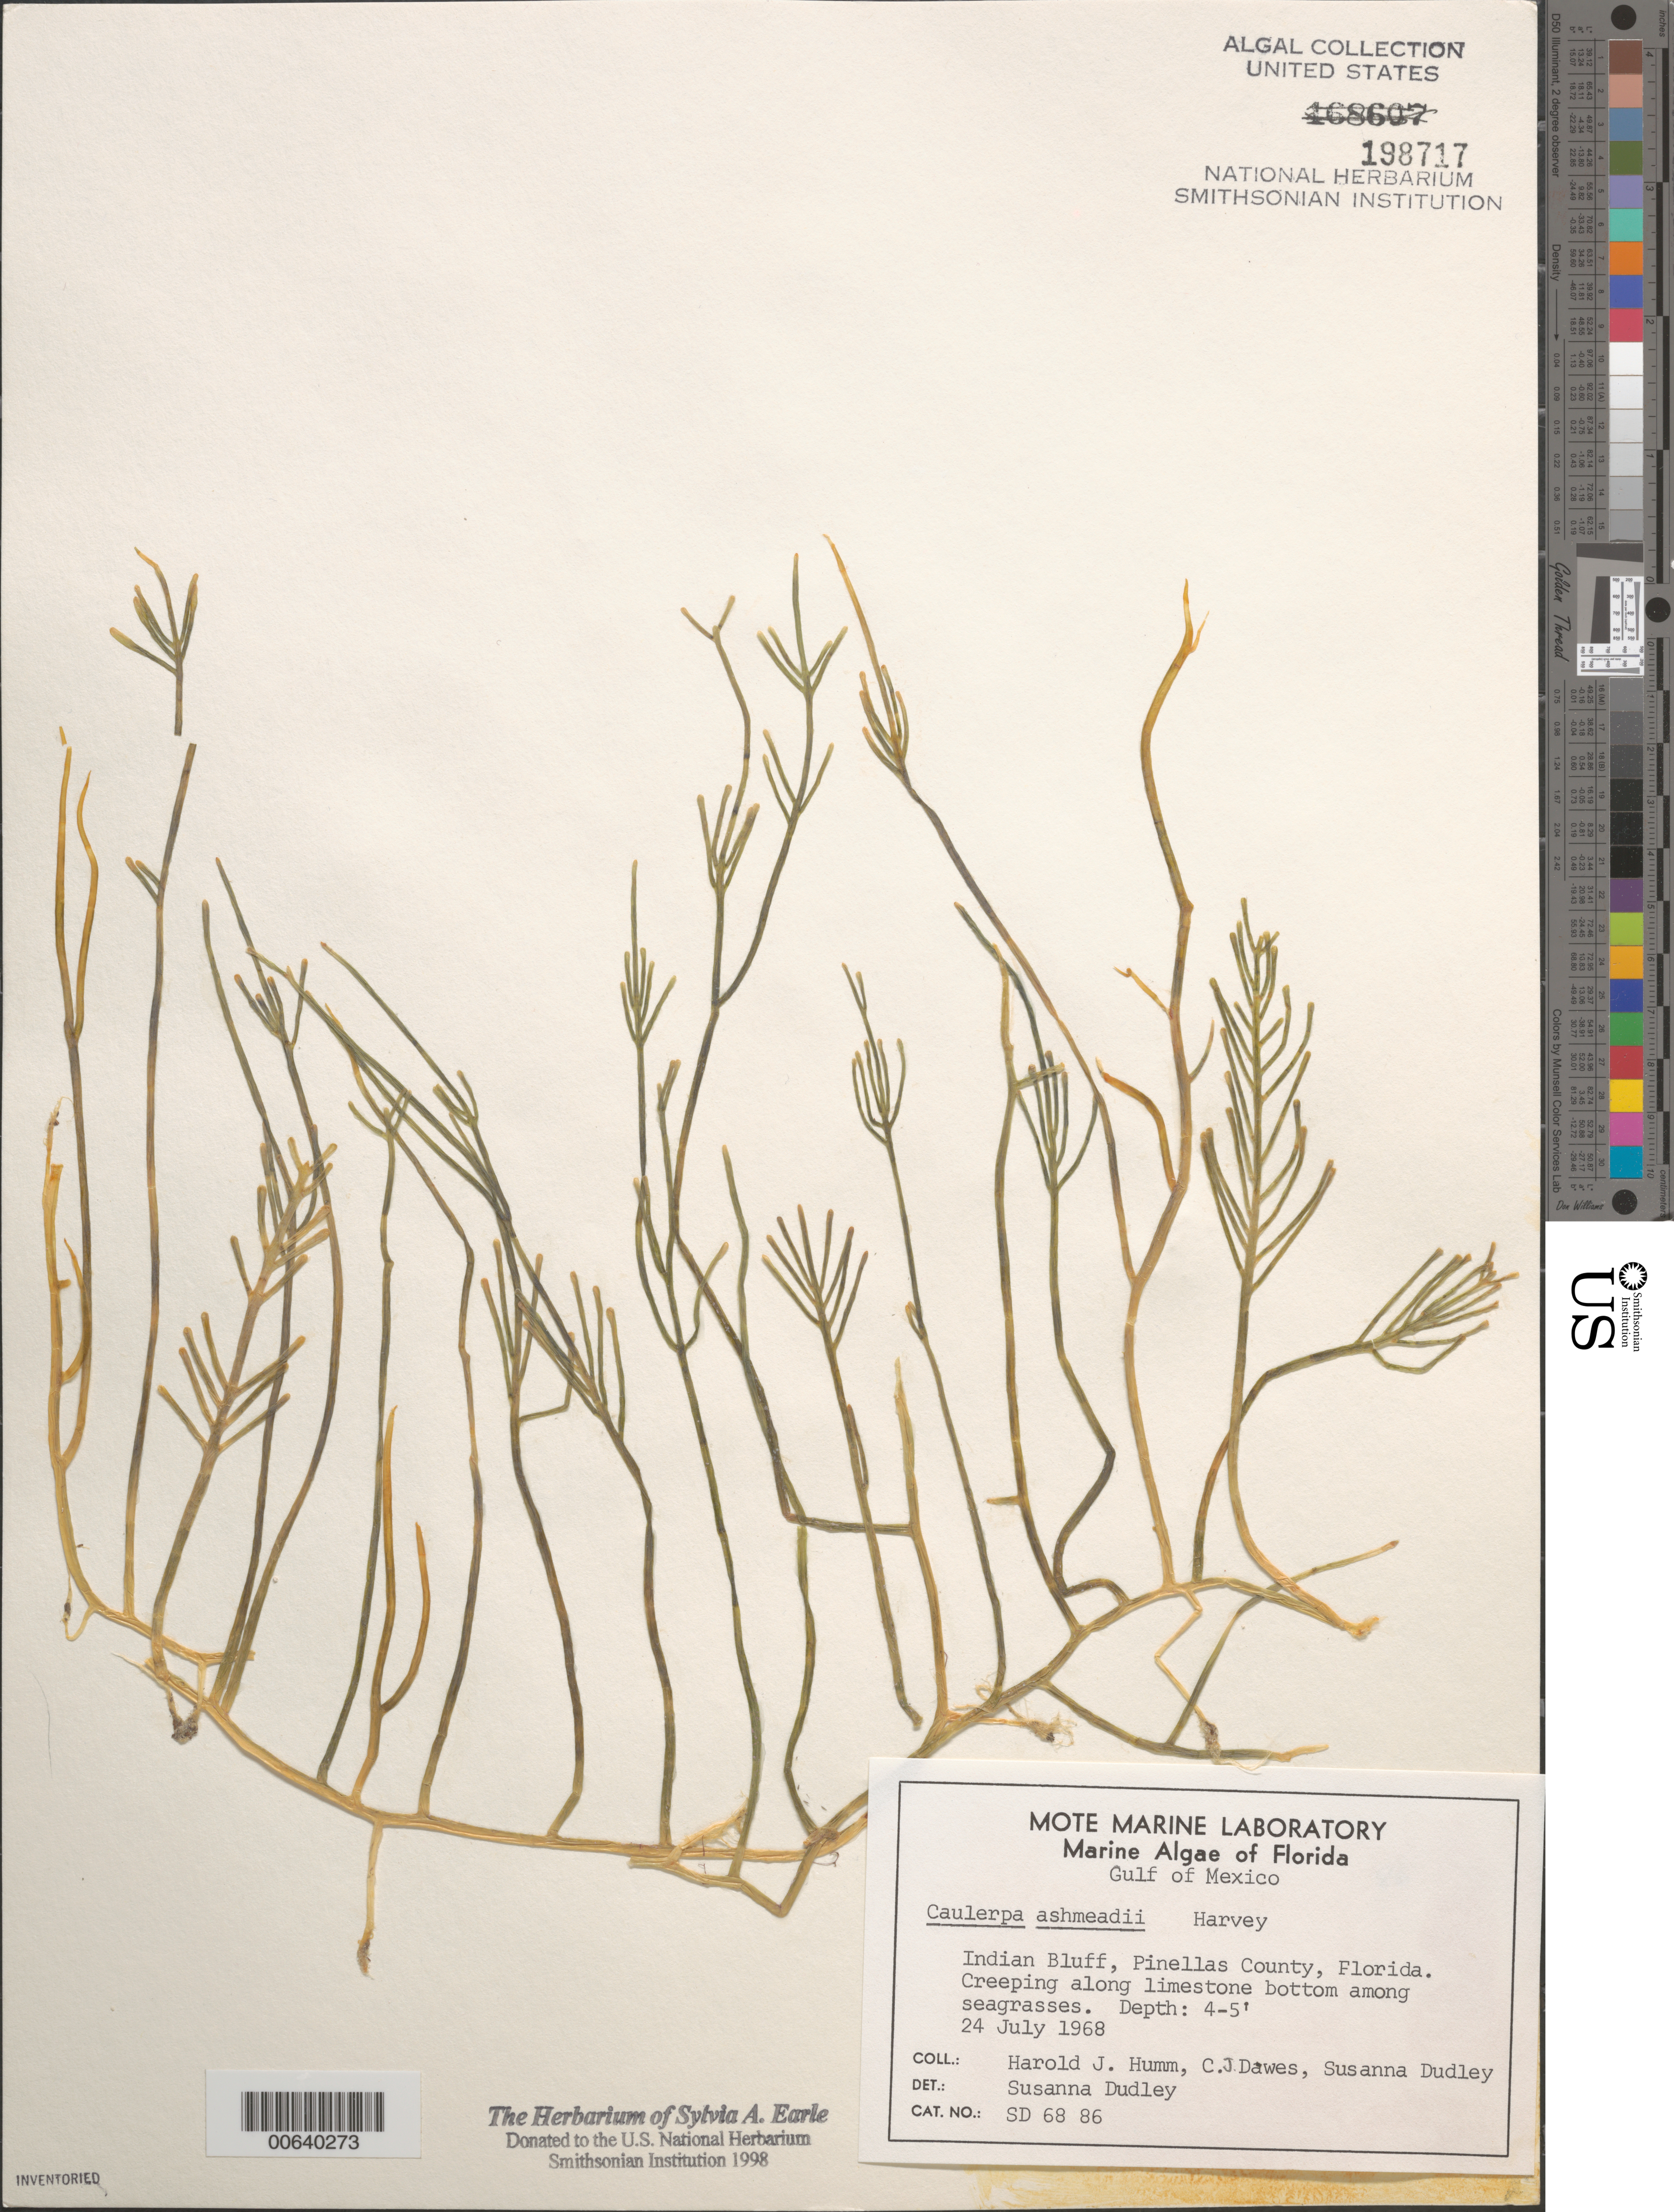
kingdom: Plantae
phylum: Chlorophyta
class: Ulvophyceae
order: Bryopsidales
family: Caulerpaceae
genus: Caulerpa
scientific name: Caulerpa ashmeadii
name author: Harv.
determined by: Dudley, S.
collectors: S. Dudley, H. J. Humm & C. Dawes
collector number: SD 68 86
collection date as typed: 24 Jul 1968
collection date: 1968-07-24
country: United States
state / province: Florida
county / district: Pinellas County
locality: Indian Bluff, Gulf of Mexico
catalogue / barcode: US 198717